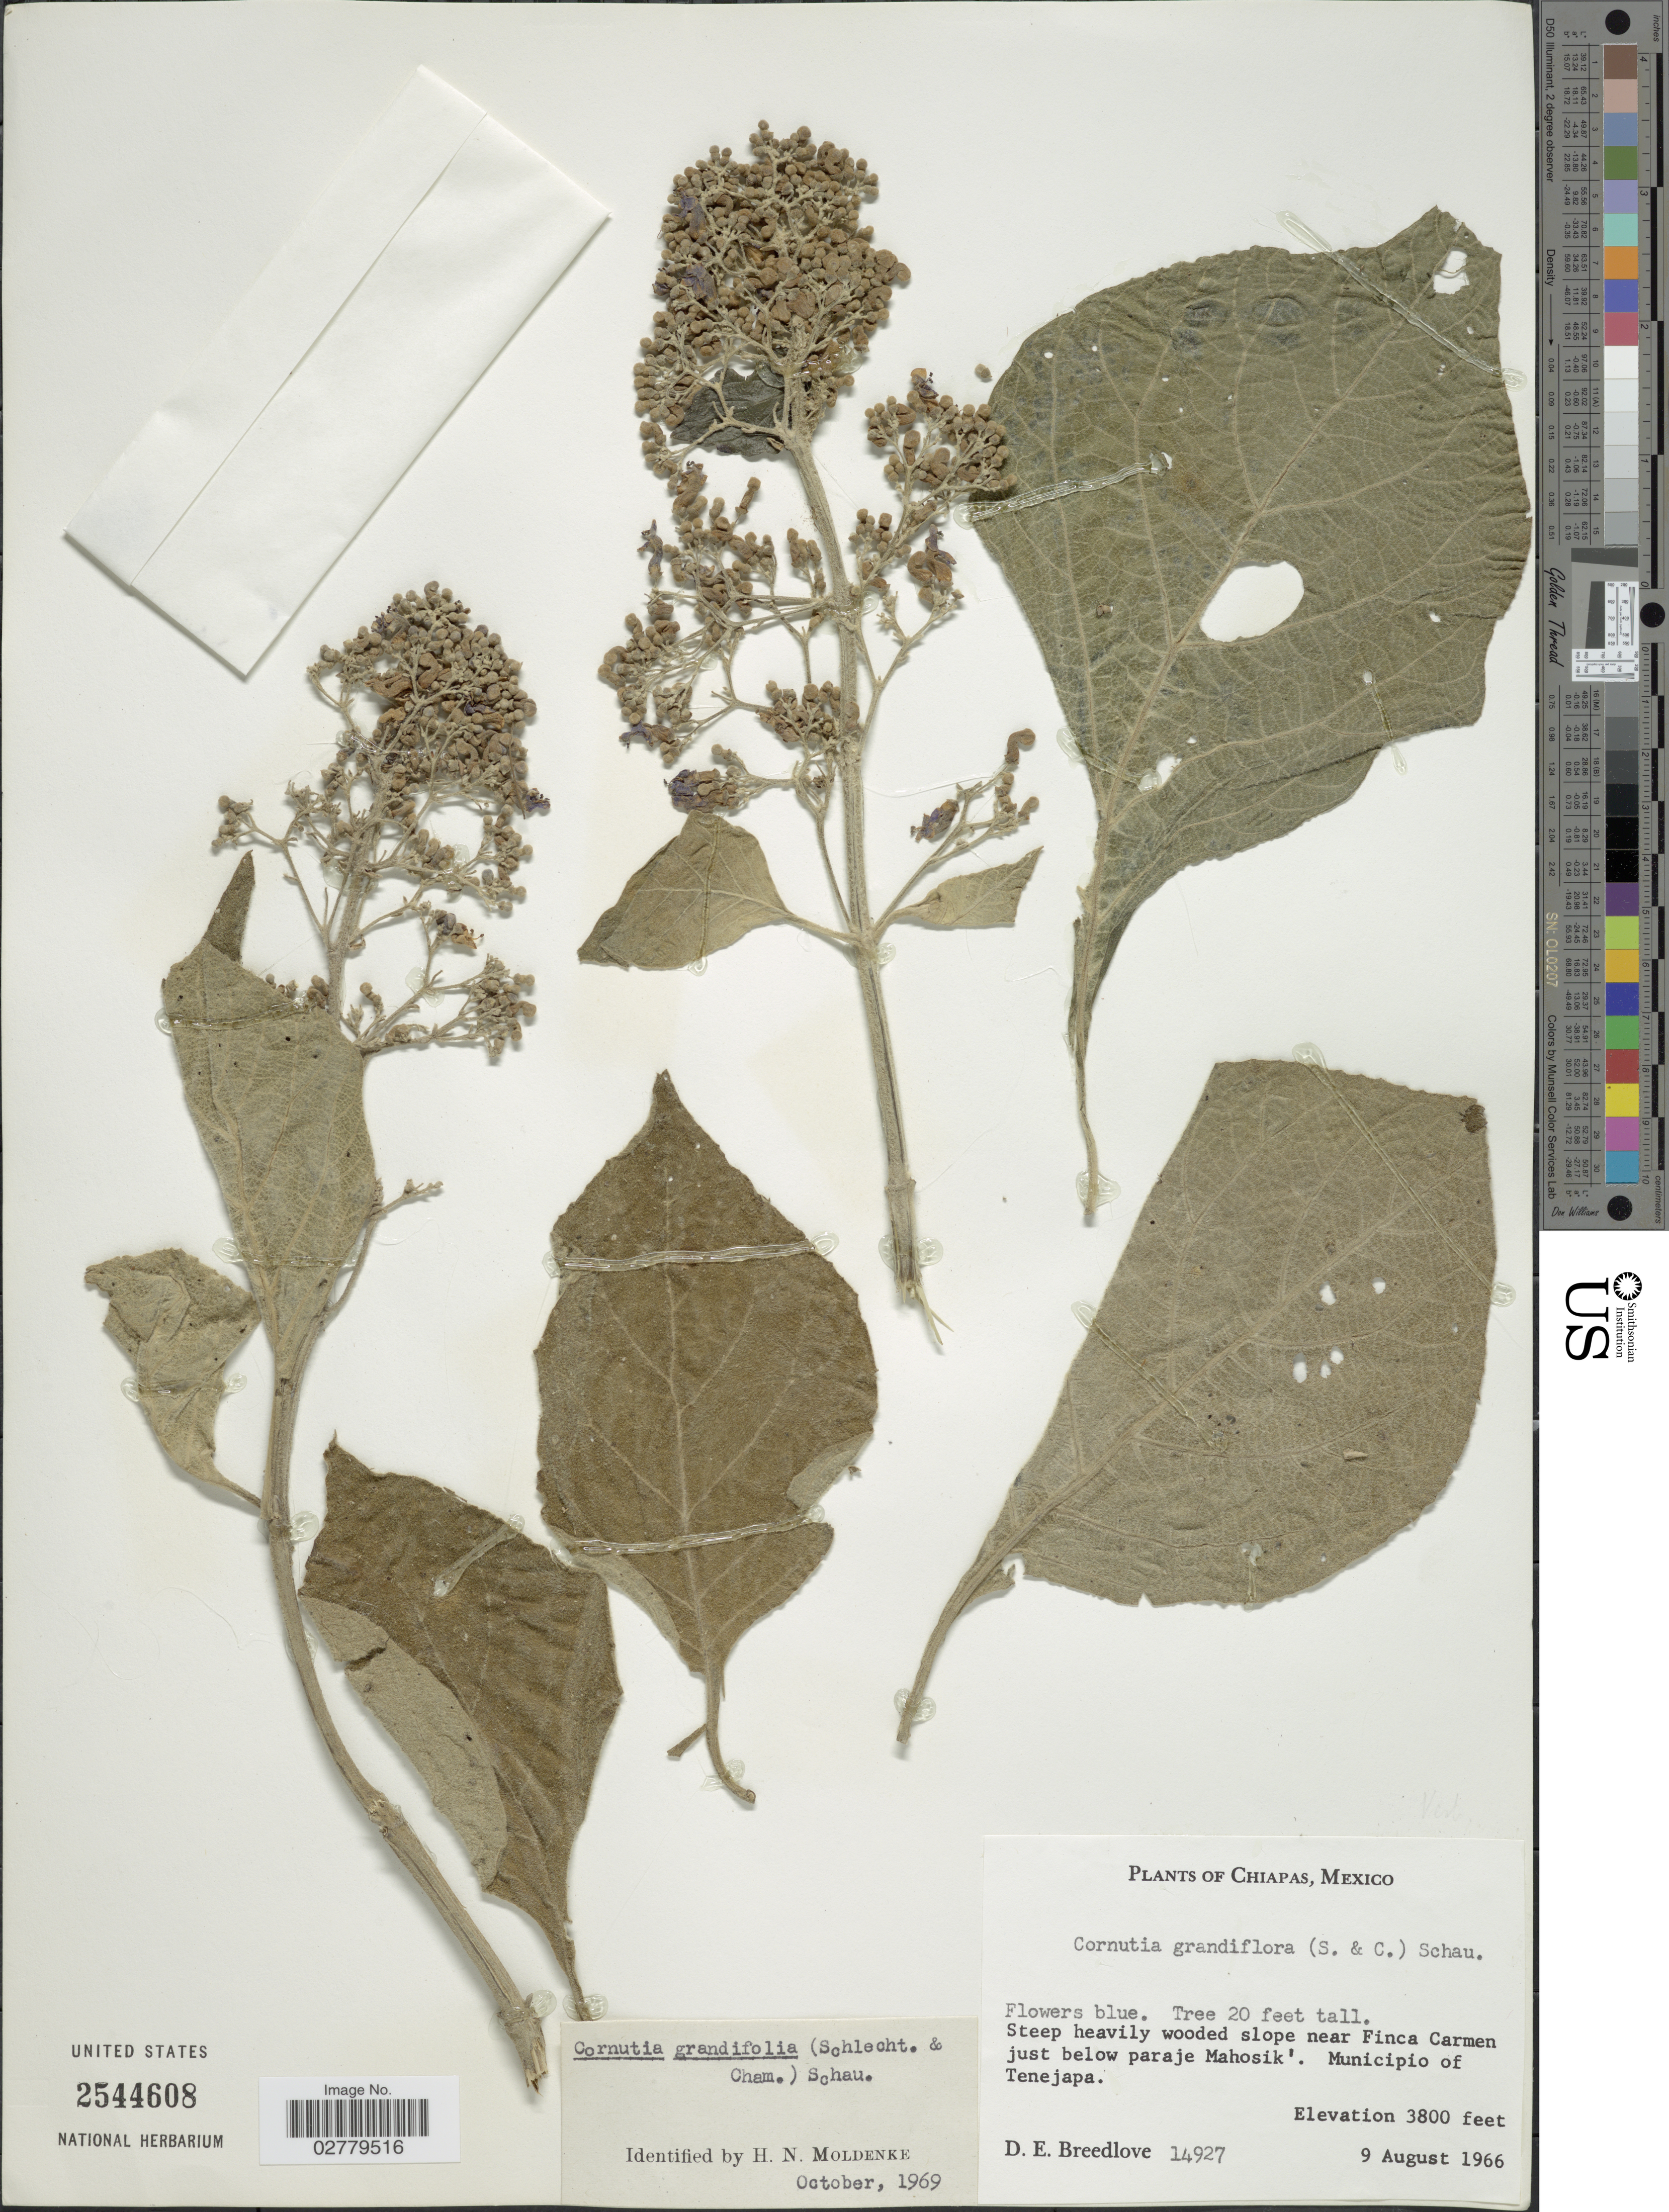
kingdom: Plantae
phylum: Tracheophyta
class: Magnoliopsida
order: Lamiales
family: Lamiaceae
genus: Cornutia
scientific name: Cornutia grandifolia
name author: (Cham. & Schltdl.) Schauer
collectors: D. E. Breedlove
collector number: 14927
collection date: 1966-08-09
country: Mexico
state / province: Chiapas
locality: Steep heavily wooded slope near Finca Carmen just below paraje Mahosik'. Municipio of Tenejapa.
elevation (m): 1158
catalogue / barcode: US 2544608